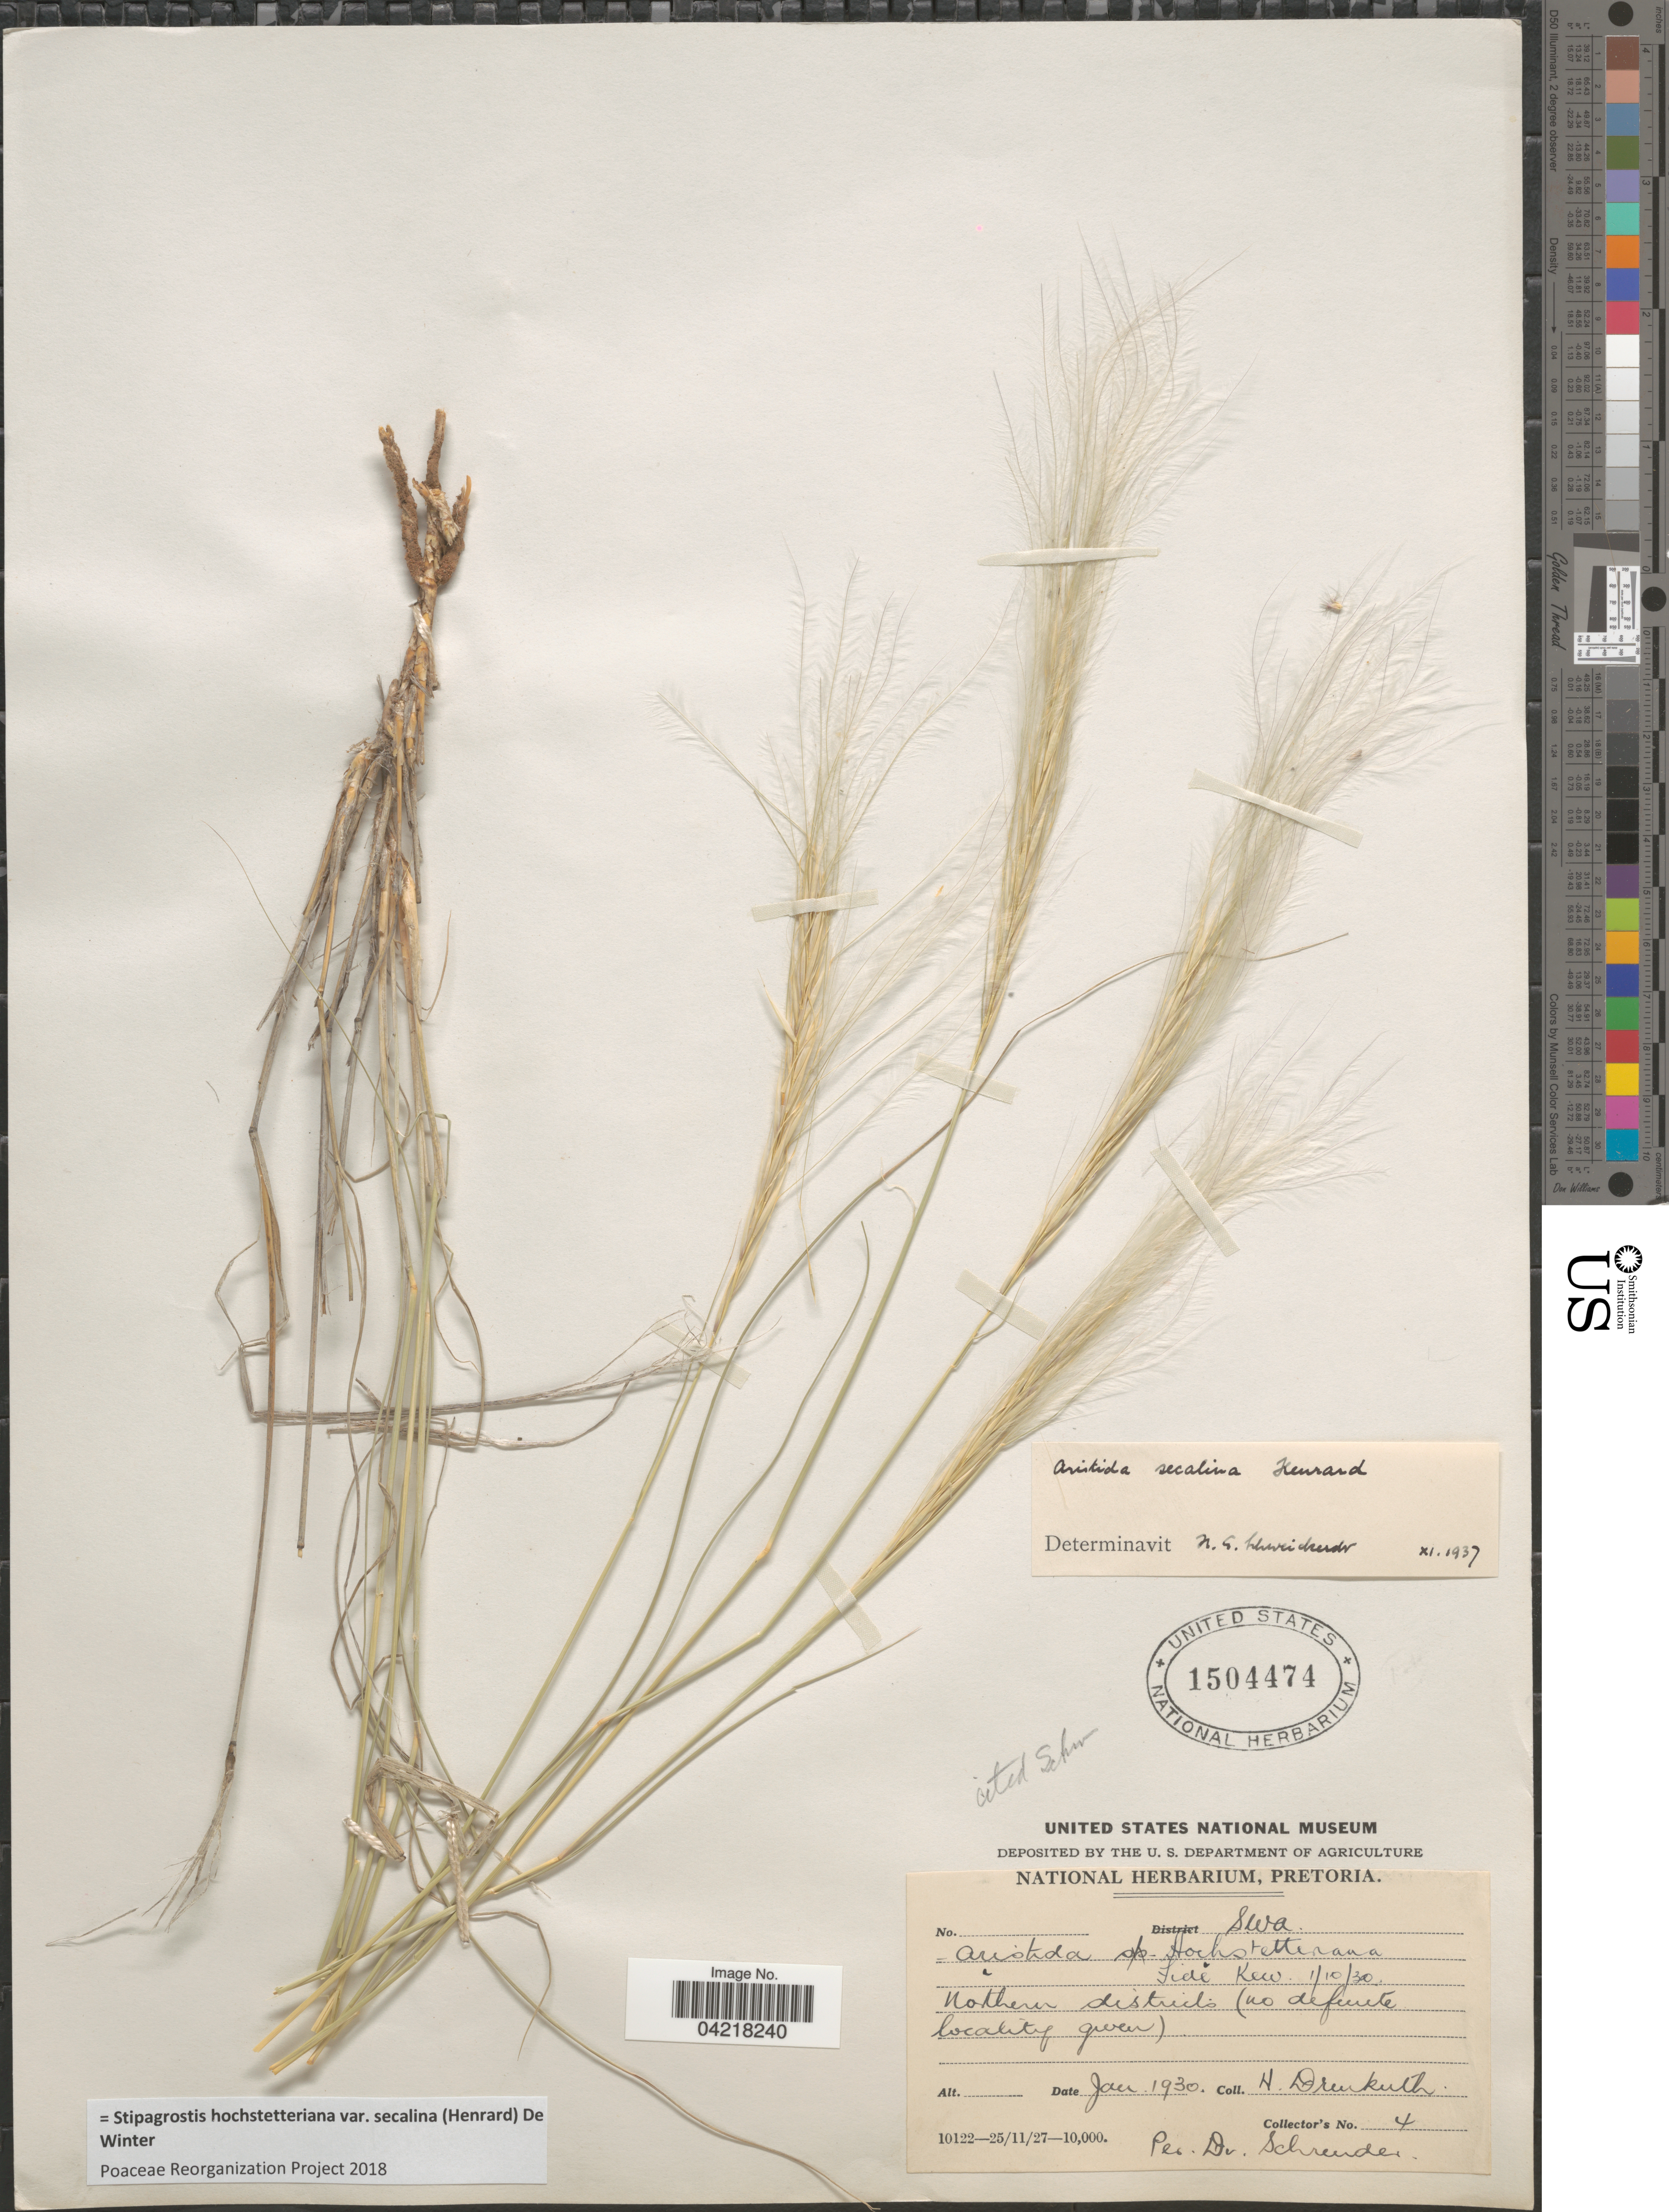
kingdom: Plantae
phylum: Tracheophyta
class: Liliopsida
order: Poales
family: Poaceae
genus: Stipagrostis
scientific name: Stipagrostis hochstetterana var. secalina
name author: (Henr.) De Winter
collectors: H. Drenkuth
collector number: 4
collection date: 1930-01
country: Namibia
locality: Swa. Northern districts.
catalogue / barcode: US 1504474